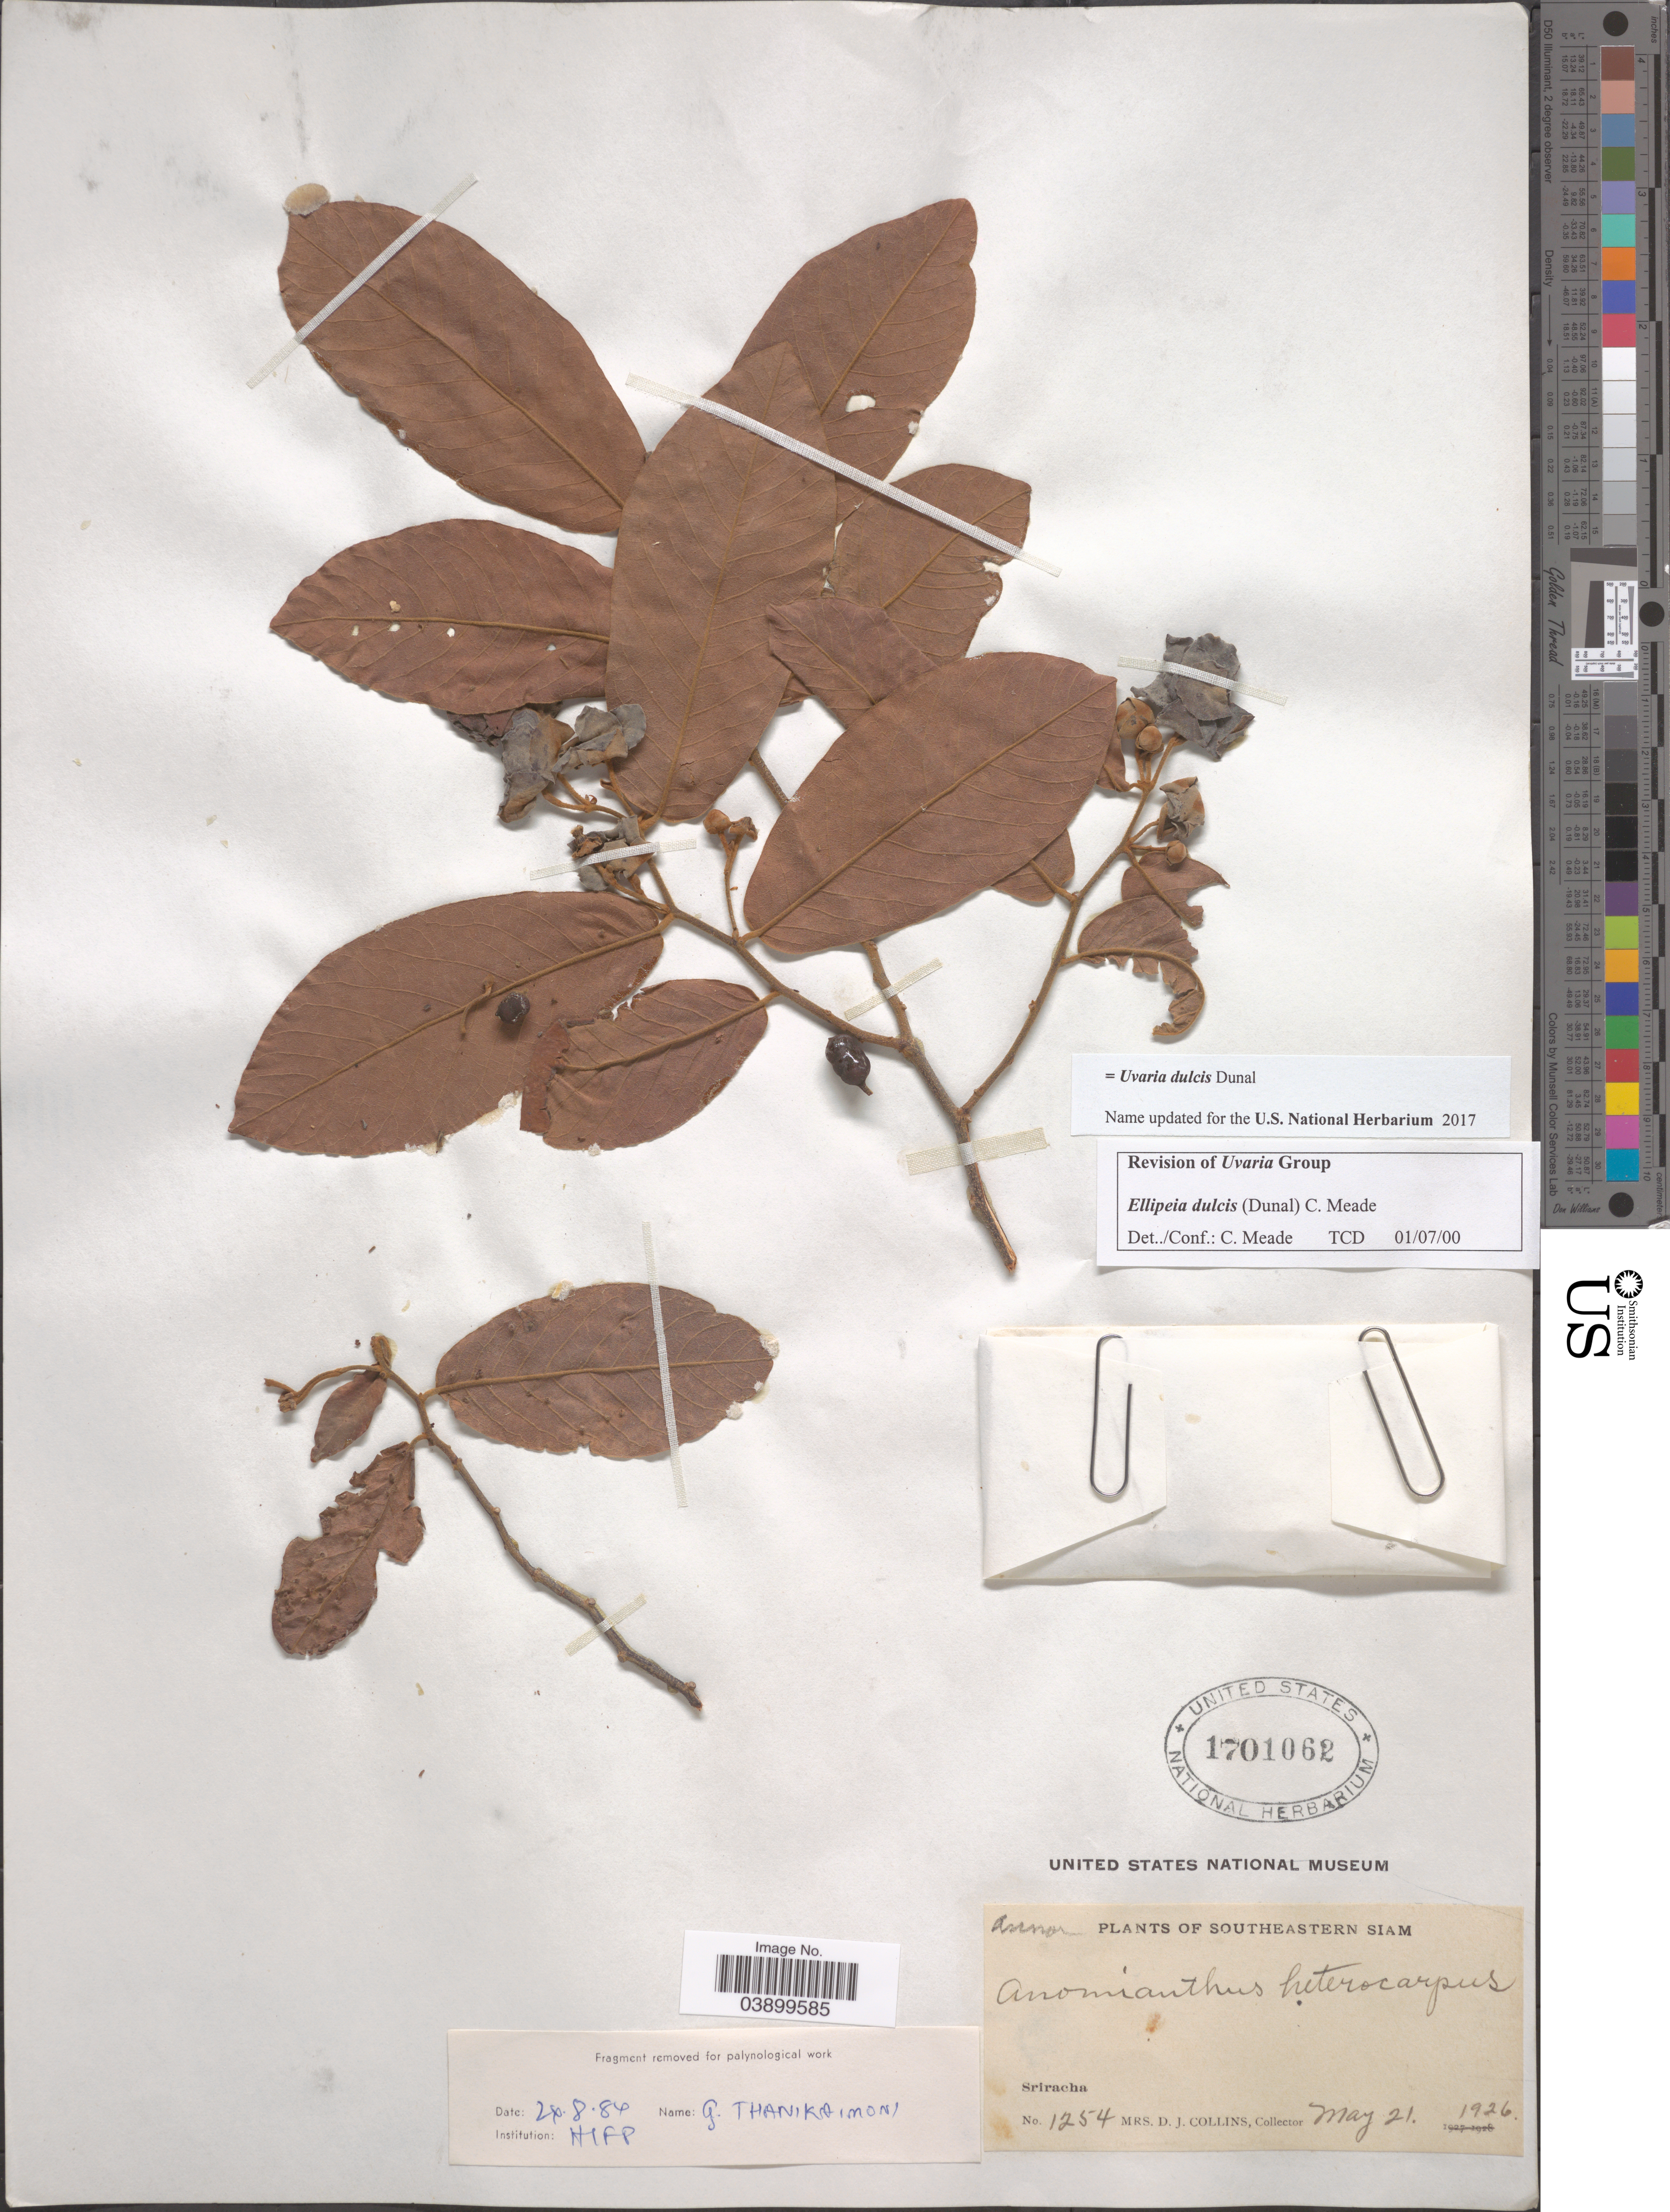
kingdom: Plantae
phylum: Tracheophyta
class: Magnoliopsida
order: Magnoliales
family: Annonaceae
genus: Uvaria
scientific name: Uvaria dulcis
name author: Dunal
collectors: Mrs. D. J. Collins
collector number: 1254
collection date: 1926-05-21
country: Thailand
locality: Southeastern Siam. Sriracha.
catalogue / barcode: US 1701062